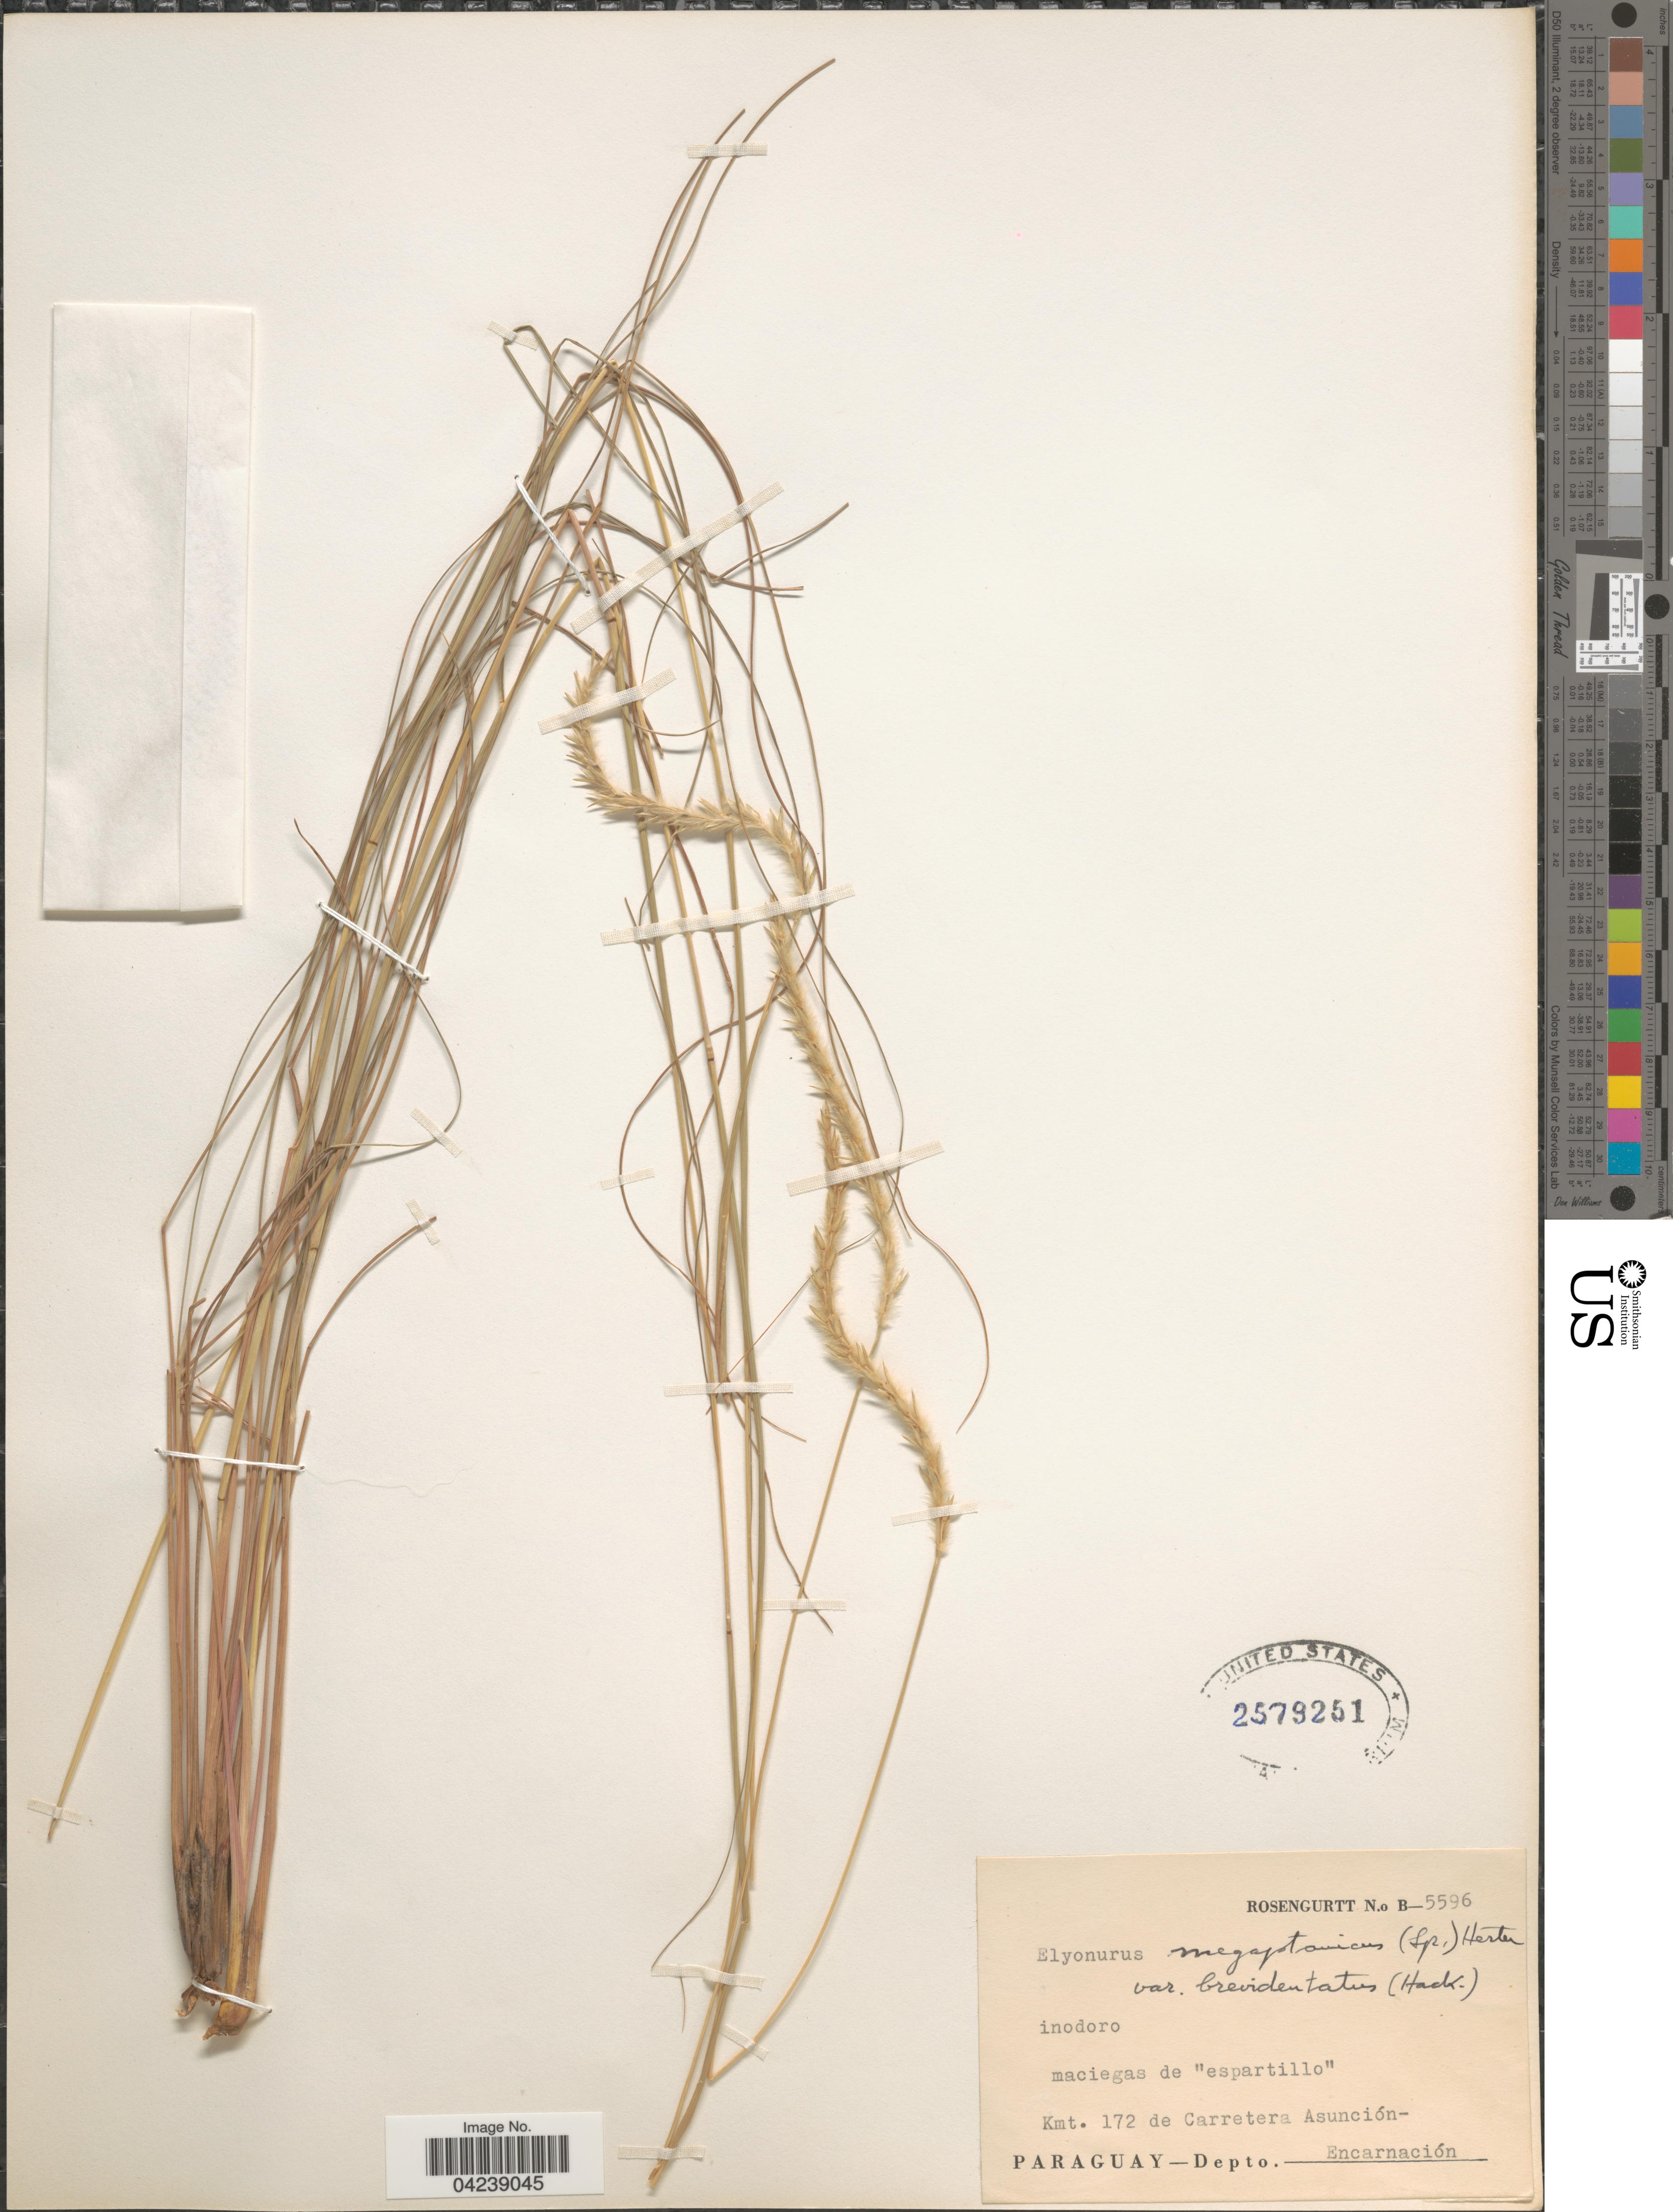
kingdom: Plantae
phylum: Tracheophyta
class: Liliopsida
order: Poales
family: Poaceae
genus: Elionurus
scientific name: Elionurus muticus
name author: (Spreng.) Kuntze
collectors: Rosengurtt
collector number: B-5596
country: Paraguay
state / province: Asuncion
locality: Kmt. 172 de Carretera Asunción - Depto. Encarnación.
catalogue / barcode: US 2579251